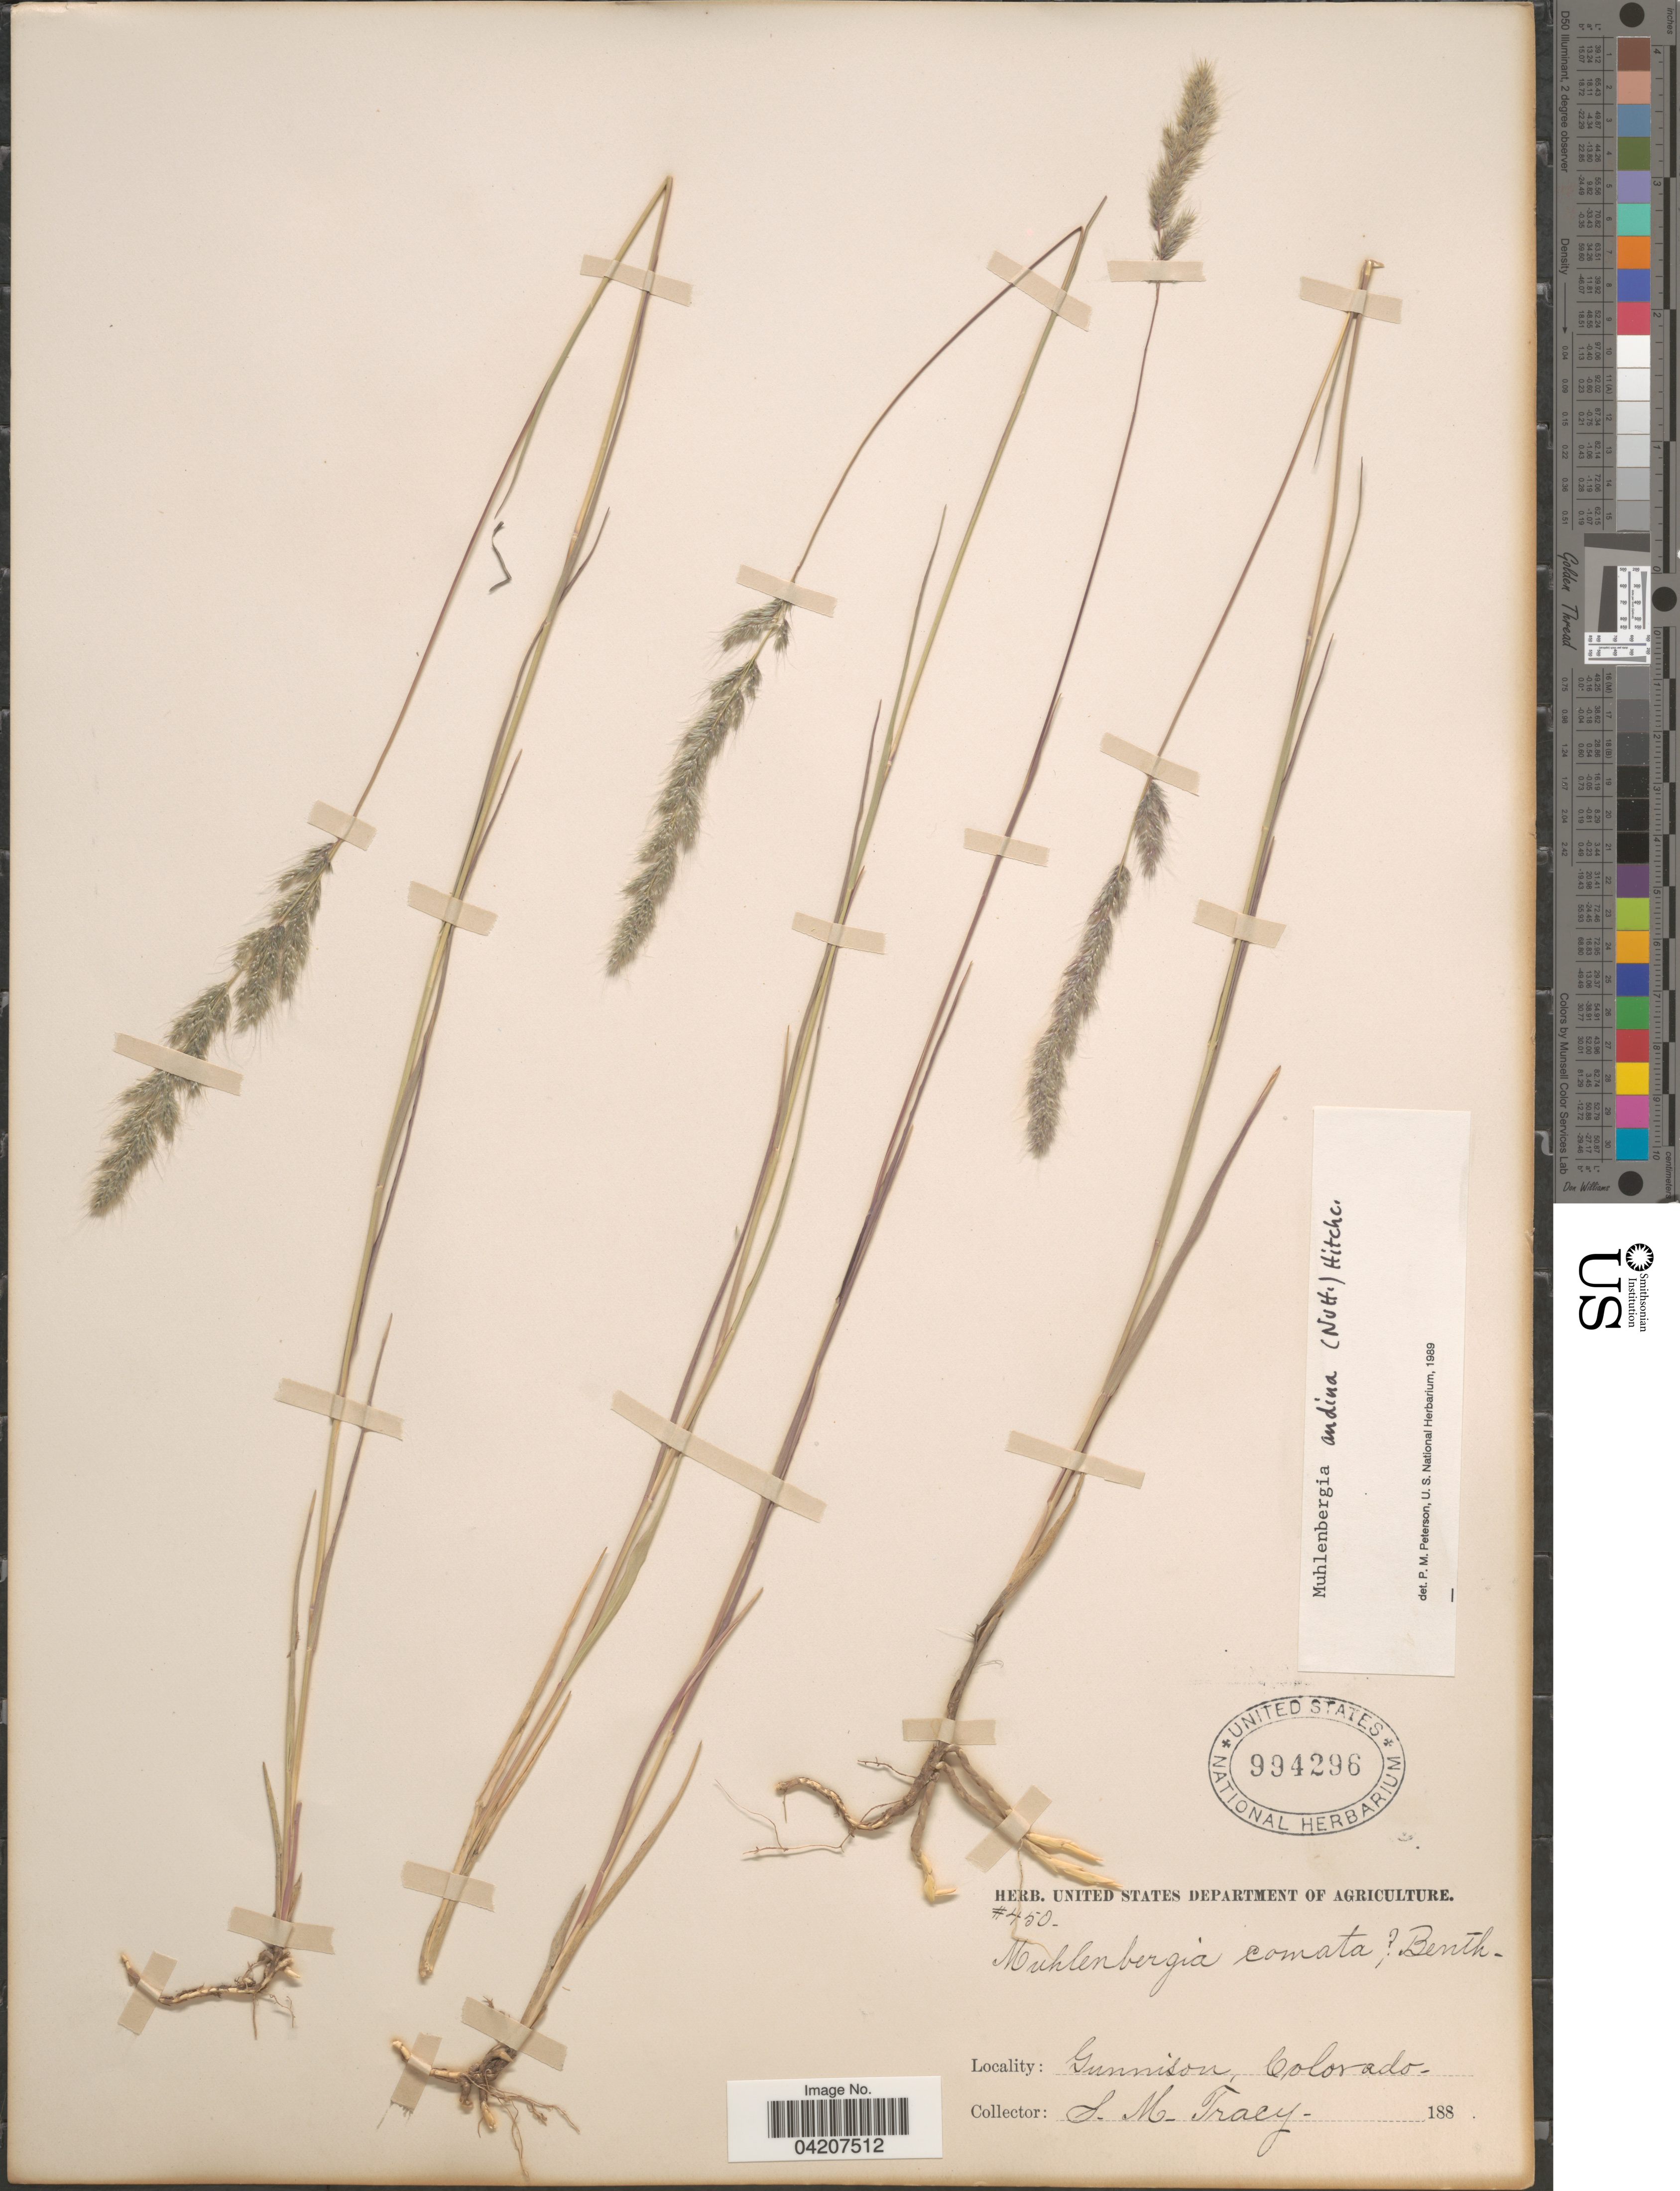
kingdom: Plantae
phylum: Tracheophyta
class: Liliopsida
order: Poales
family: Poaceae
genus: Muhlenbergia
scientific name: Muhlenbergia andina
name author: (Nutt.) Hitchc.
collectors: S. M. Tracy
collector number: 450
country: United States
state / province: Colorado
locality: Gunnison.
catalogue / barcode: US 994296